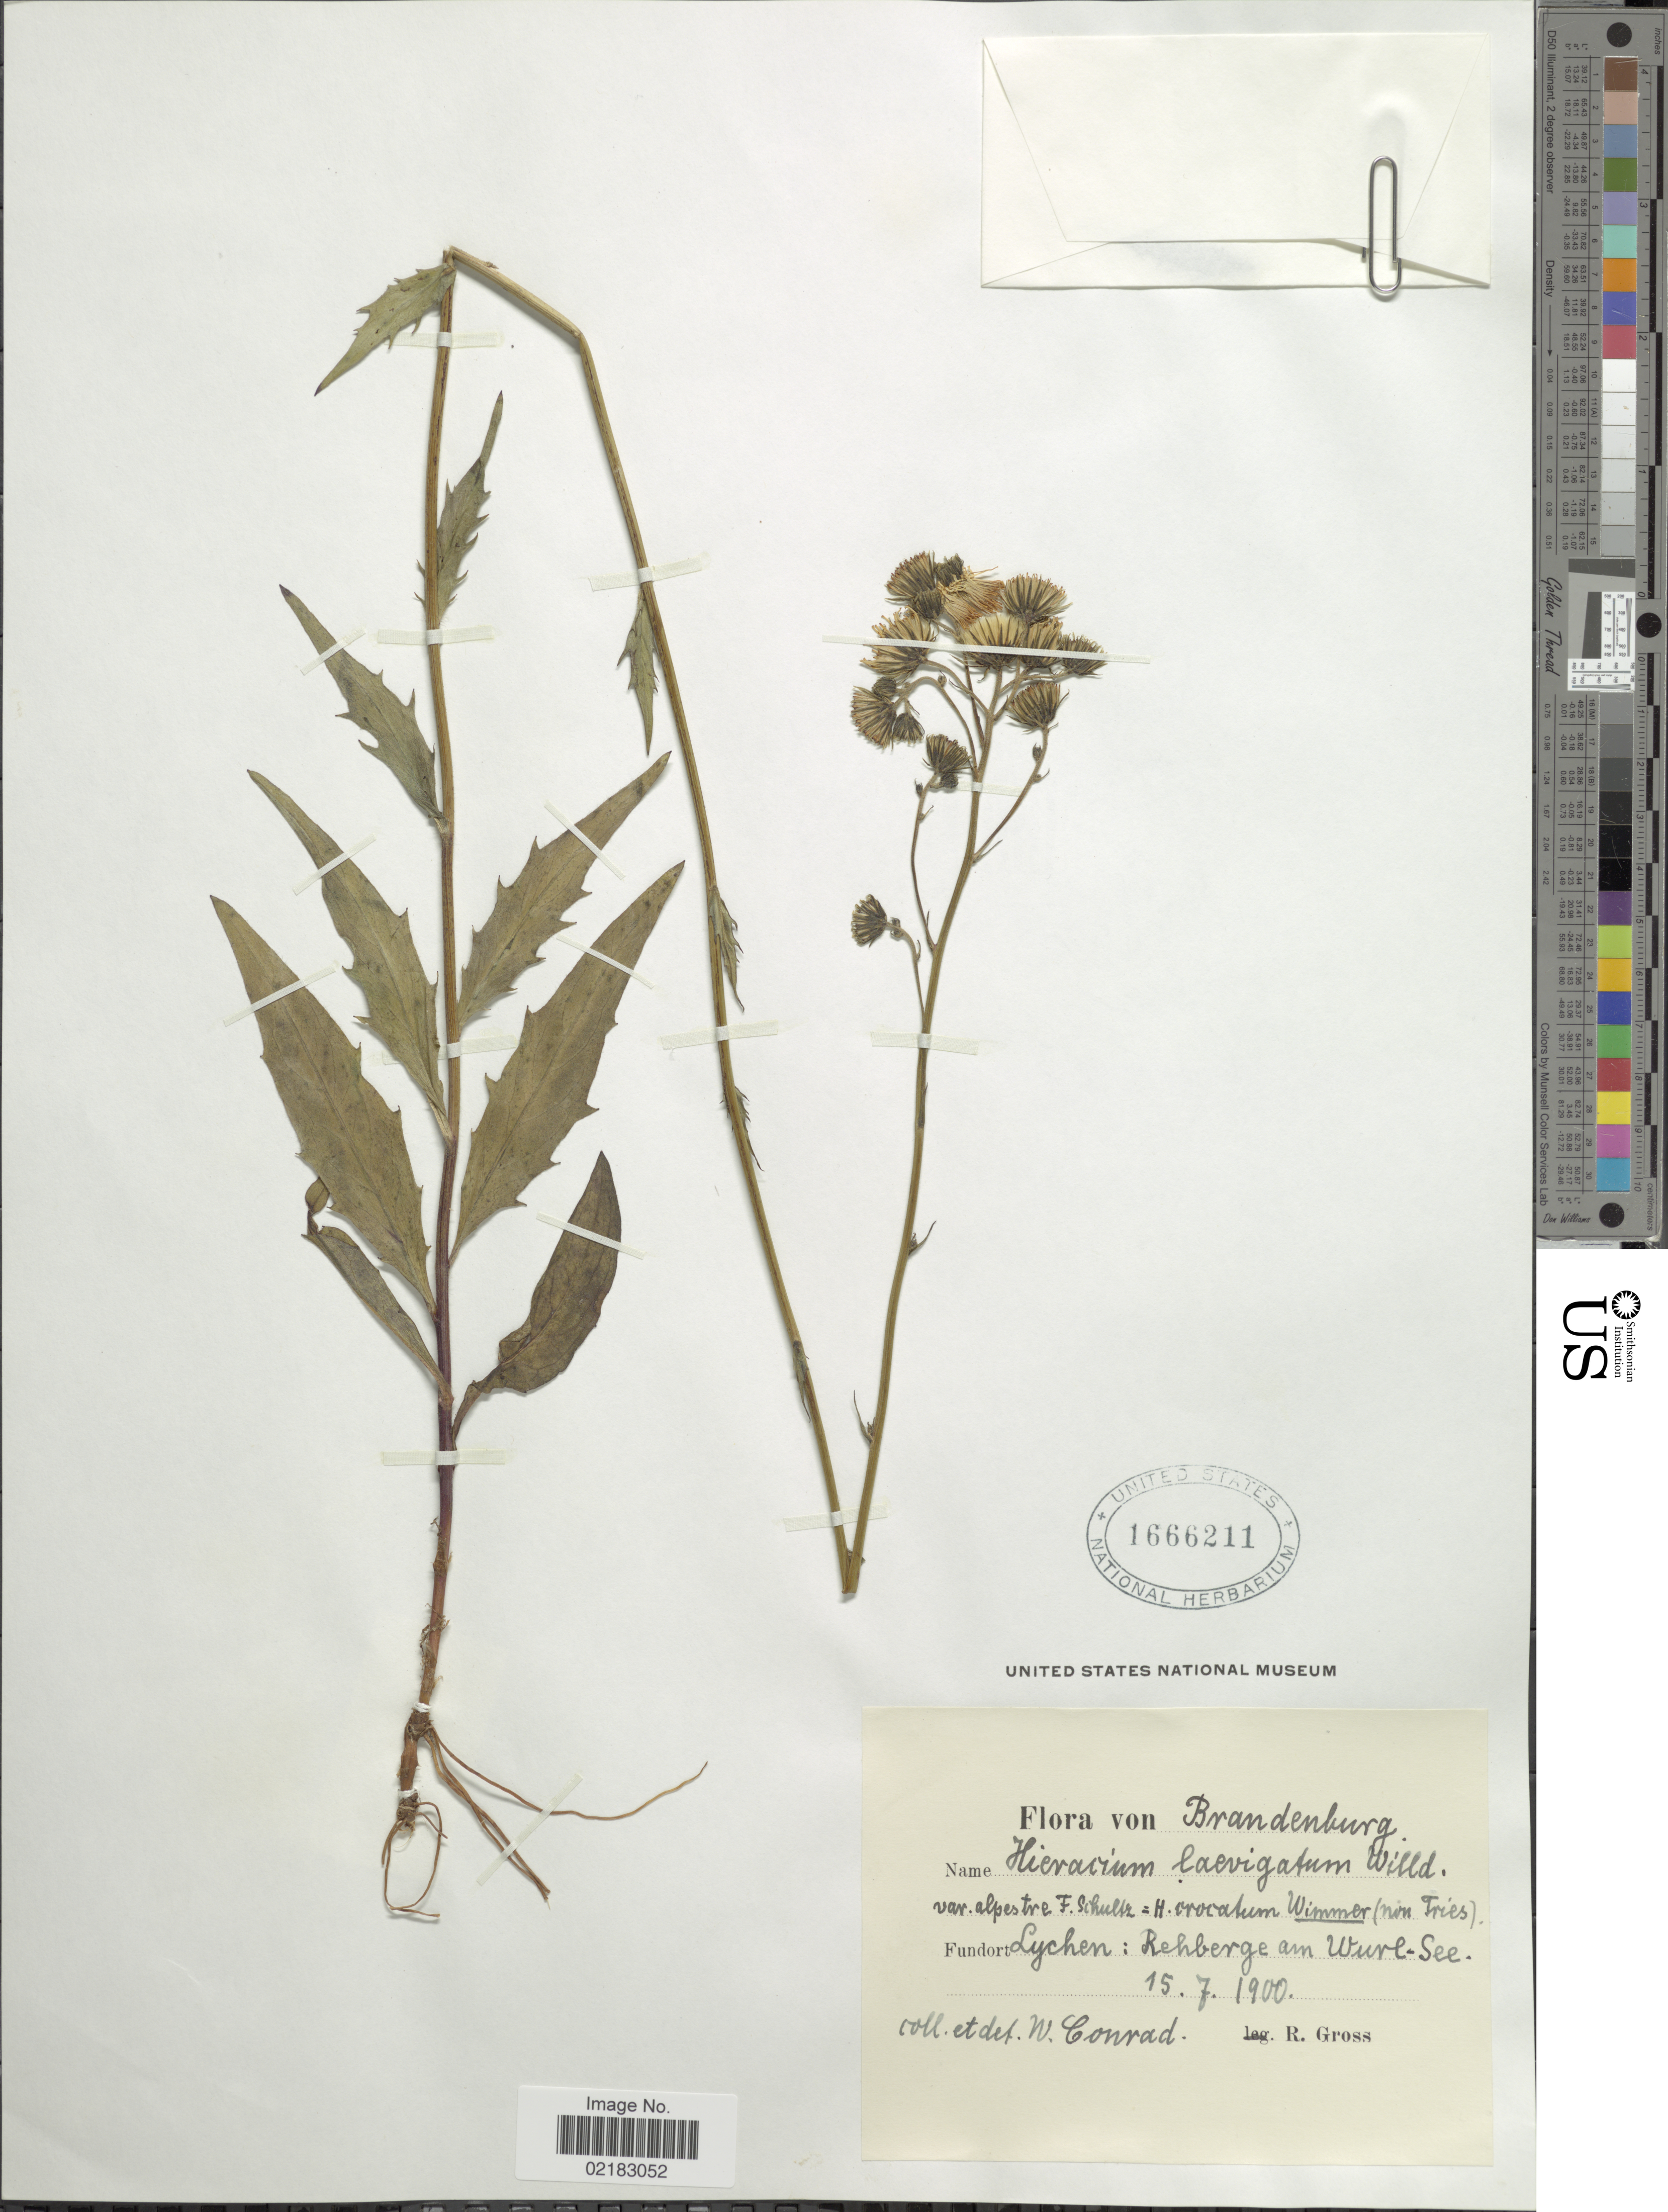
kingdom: Plantae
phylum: Tracheophyta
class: Magnoliopsida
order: Asterales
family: Asteraceae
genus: Hieracium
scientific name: Hieracium laevigatum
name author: Willd.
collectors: W. Conrad & R. Gross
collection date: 1900-07-15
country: Germany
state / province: Brandenburg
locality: Lychen: rehberge am Wurl-see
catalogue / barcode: US 16662111